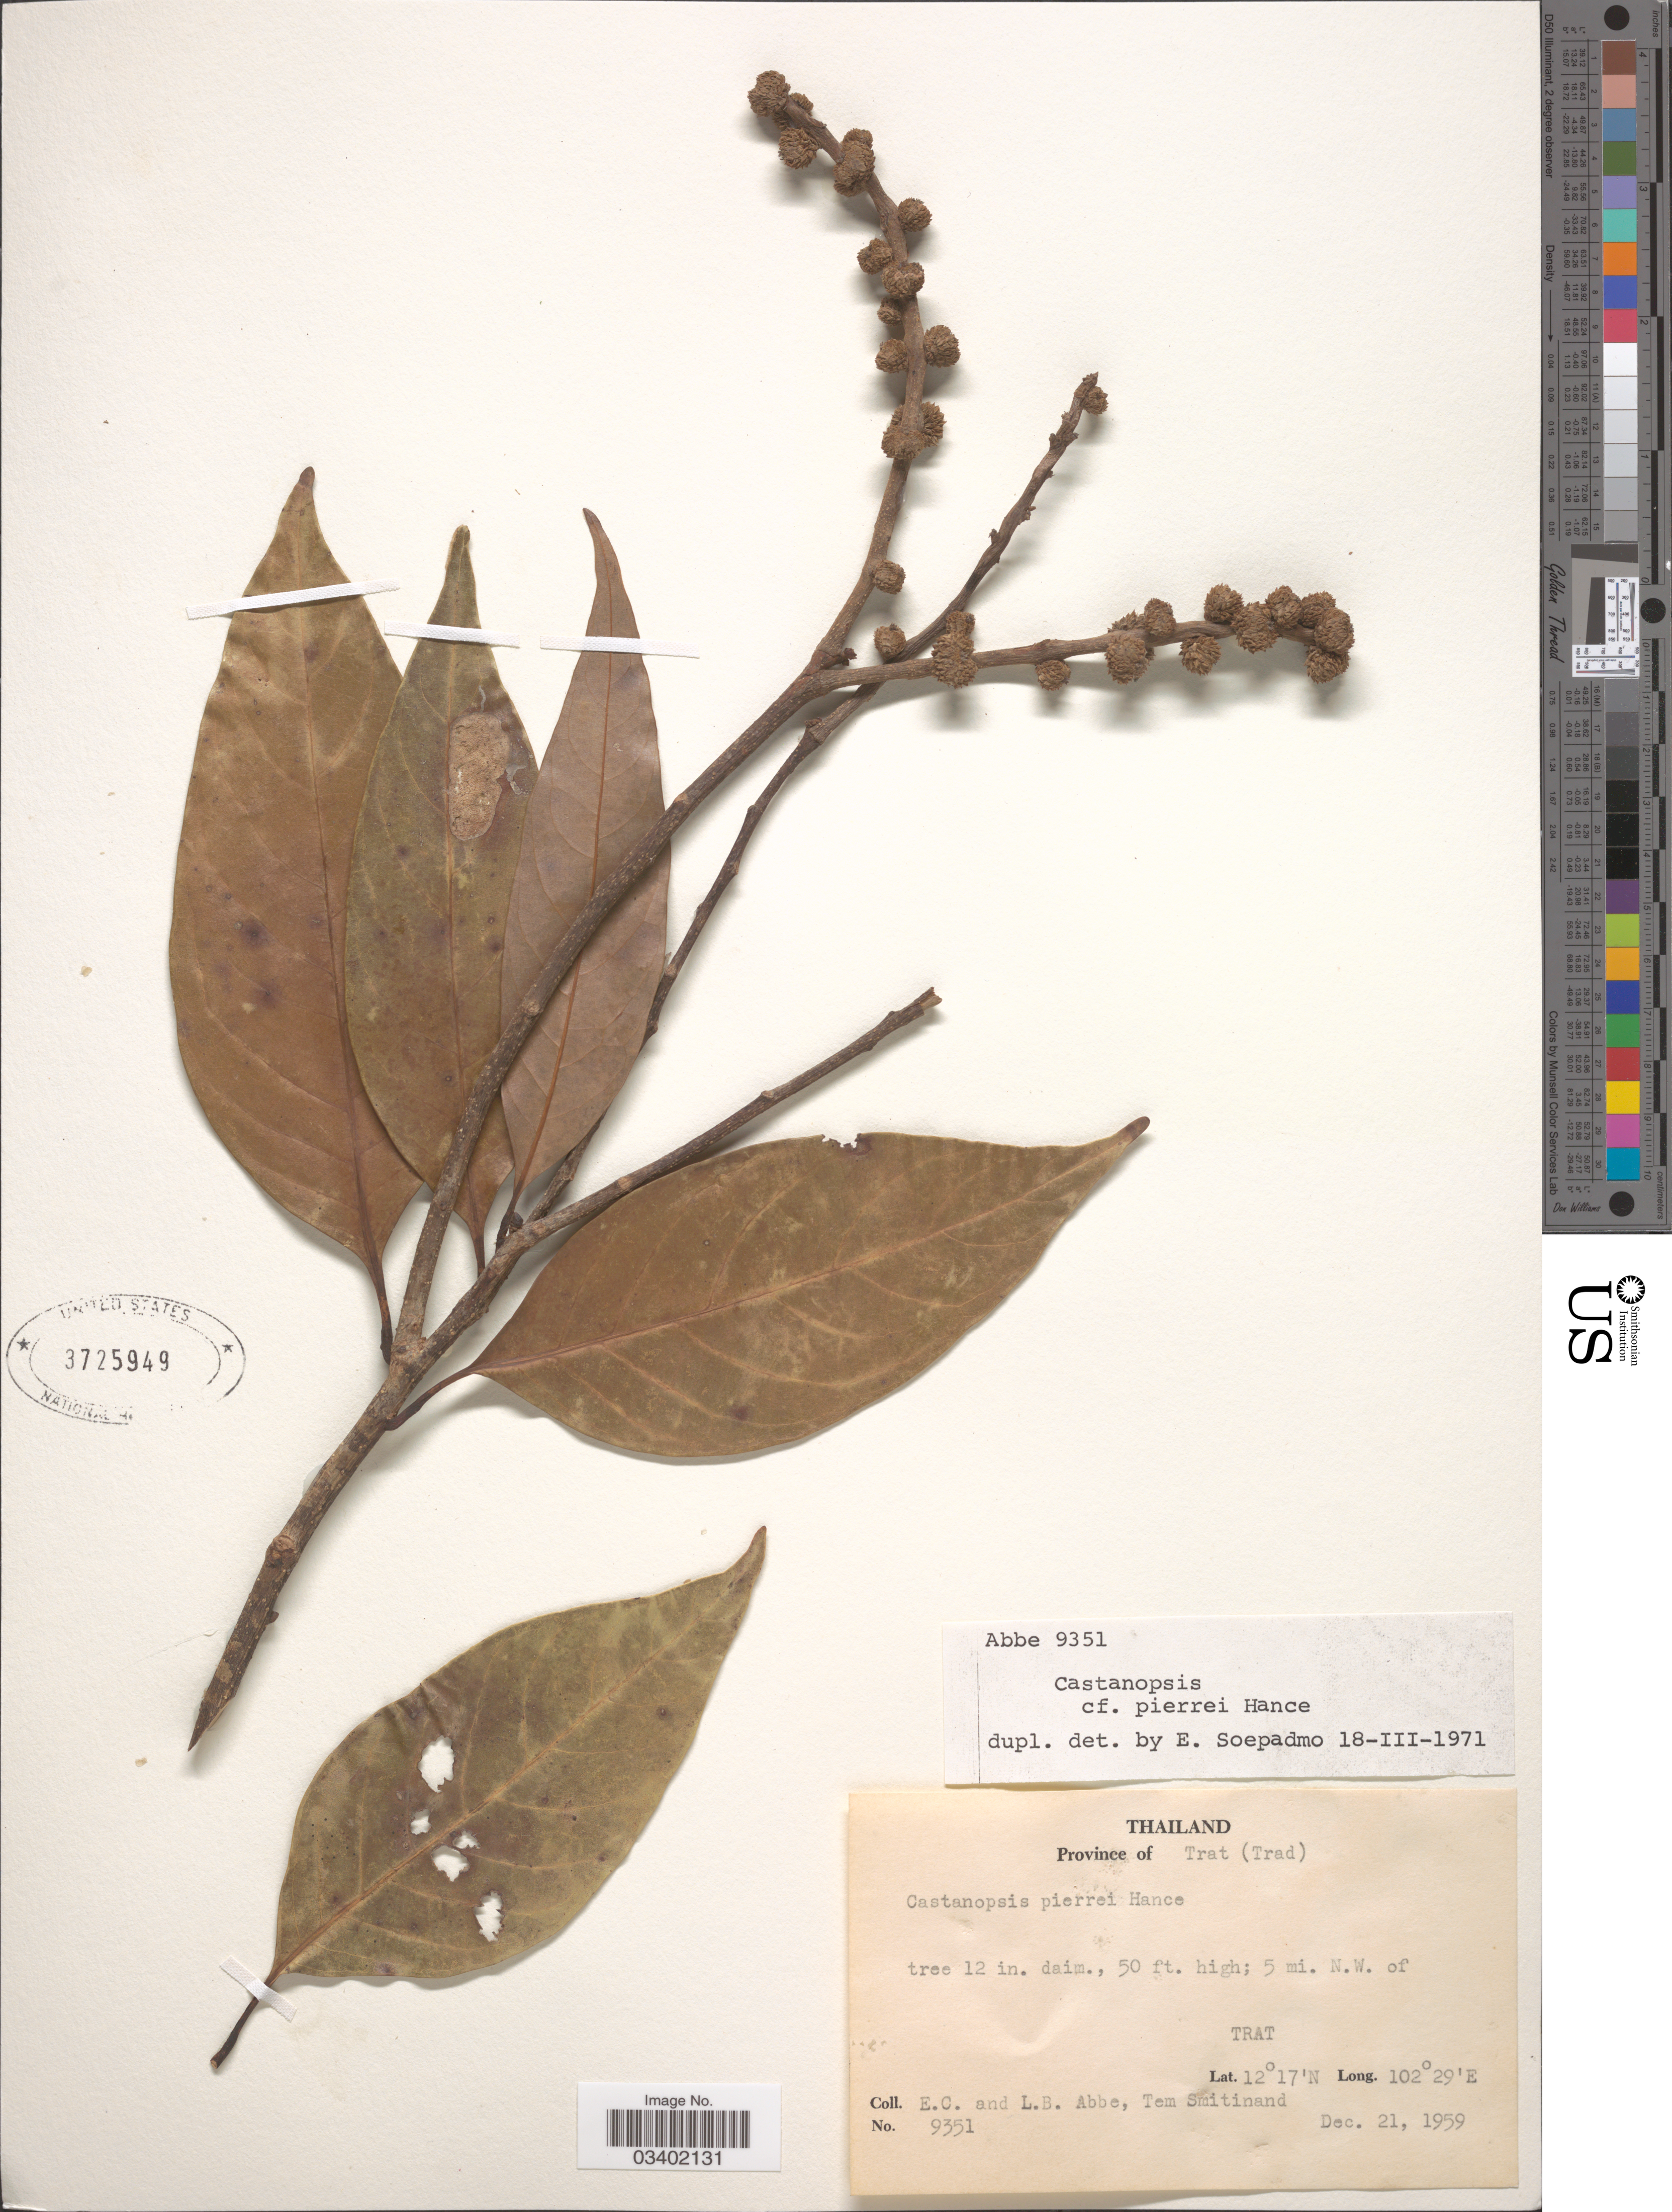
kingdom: Plantae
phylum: Tracheophyta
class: Magnoliopsida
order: Fagales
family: Betulaceae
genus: Betula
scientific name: Betula pierrei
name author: (Hickel & A. Camus) A. Camus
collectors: E. C. Abbe, L. B. Abbe & T. Smitinand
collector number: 9351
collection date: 1959-12-21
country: Thailand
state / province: Trat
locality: Province of Trat (Trad). 5 mi. N.W. of Trat.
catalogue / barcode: US 3725949